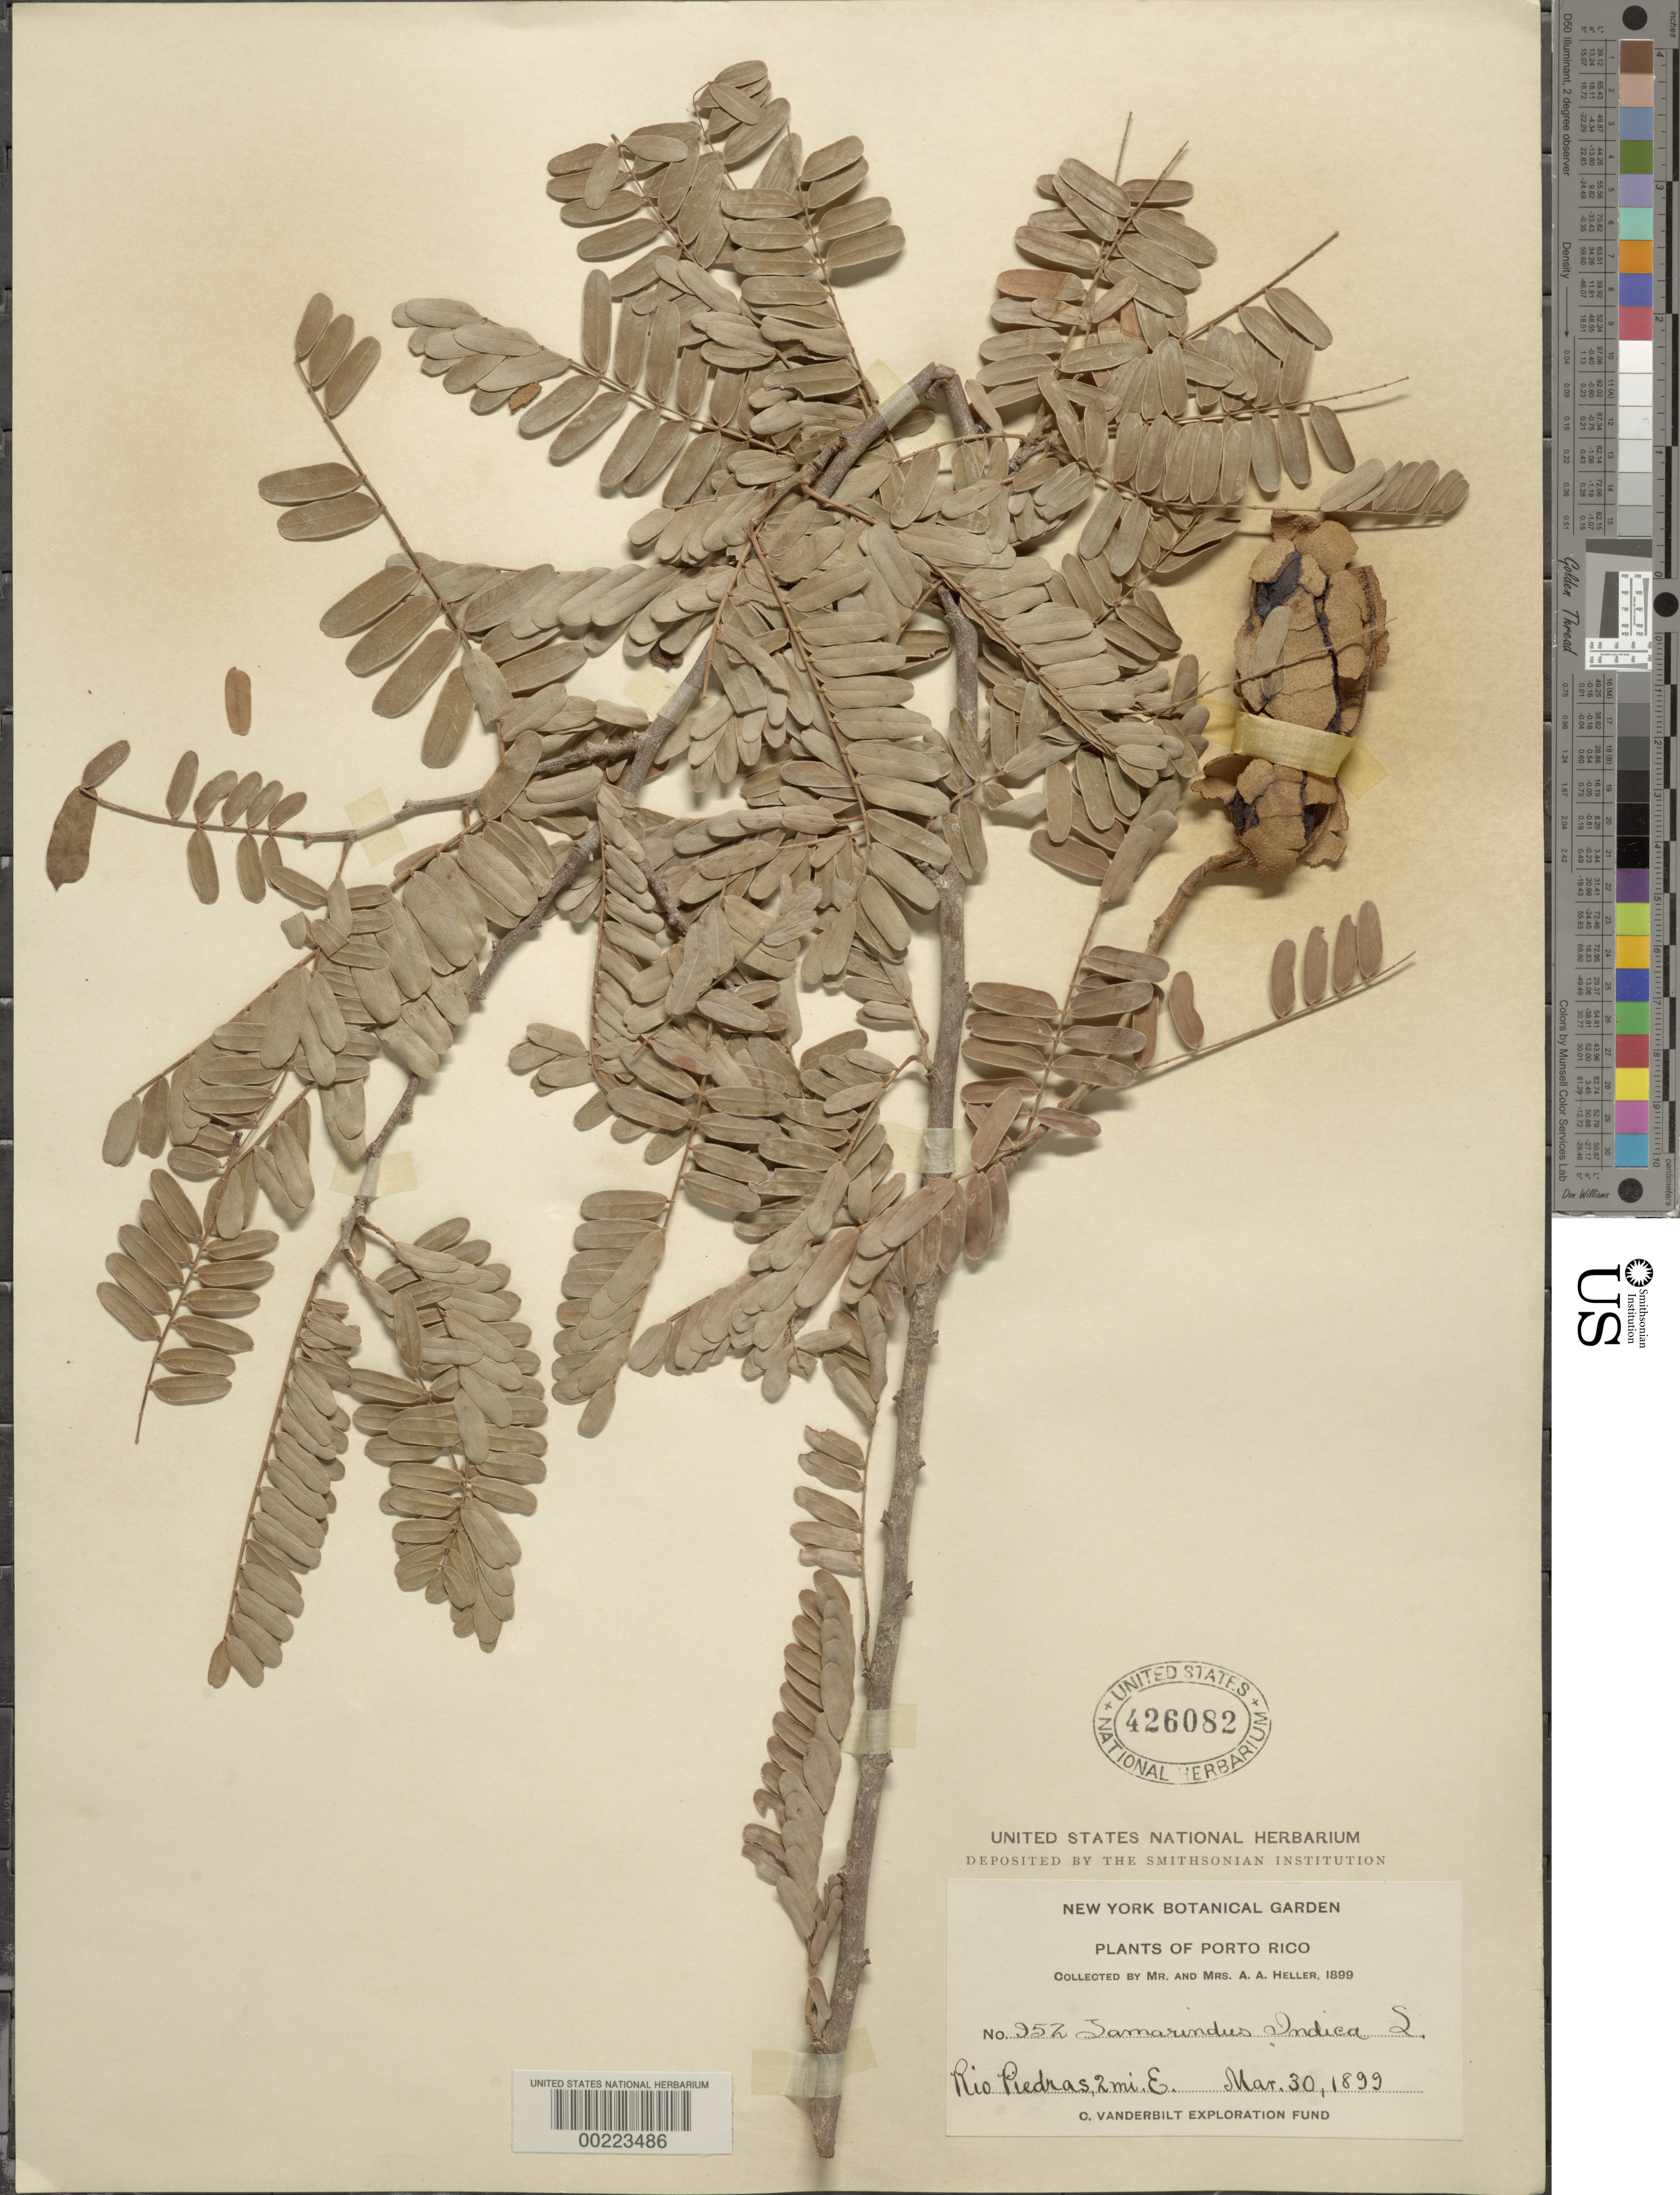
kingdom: Plantae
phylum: Tracheophyta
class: Magnoliopsida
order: Fabales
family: Fabaceae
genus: Tamarindus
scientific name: Tamarindus indica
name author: L.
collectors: A. A. Heller & E. G. Heller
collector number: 952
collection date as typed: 30 Mar 1899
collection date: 1899-03-30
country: Puerto Rico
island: Greater Antilles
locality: Rio piedras, 2 mi e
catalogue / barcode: US 426082